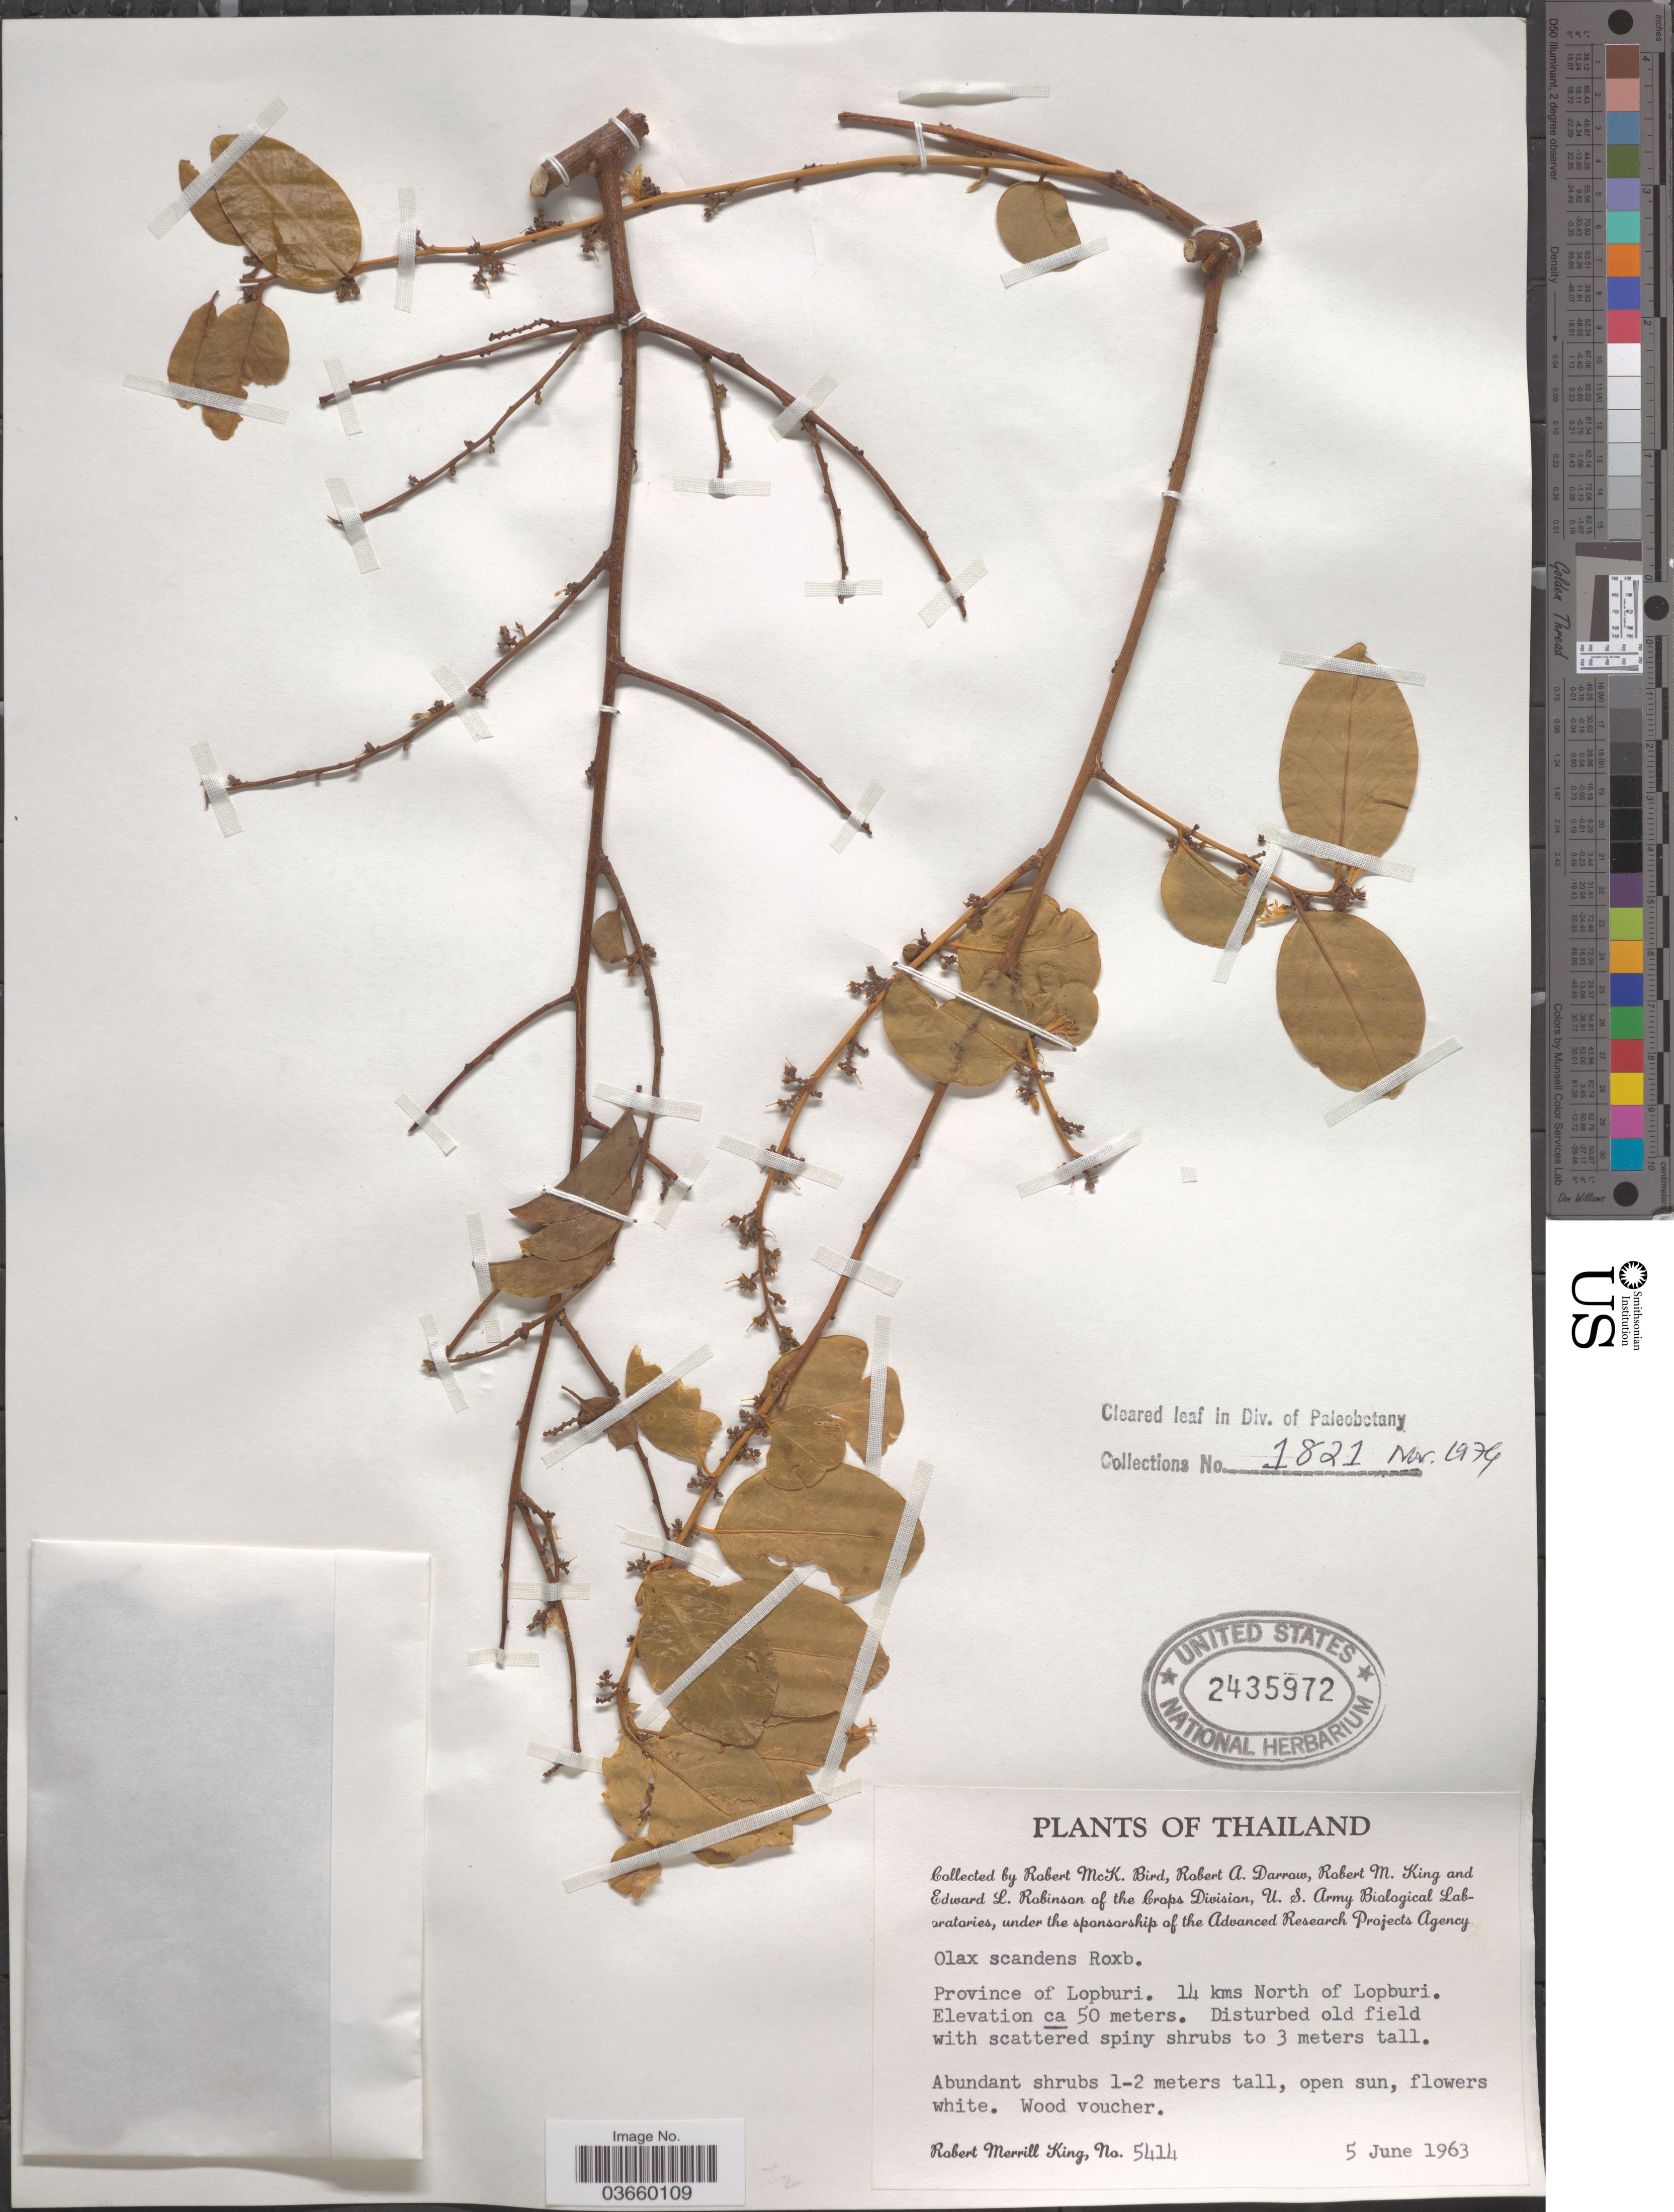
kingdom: Plantae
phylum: Tracheophyta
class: Magnoliopsida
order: Santalales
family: Olacaceae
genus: Olax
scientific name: Olax scandens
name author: Roxb.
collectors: R. M. Bird, R. A. Darrow, R. M. King & E. L. Robinson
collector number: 5414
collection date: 1963-06-05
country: Thailand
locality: Province of Lopburi. 14 kms North of Lopburi.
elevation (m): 50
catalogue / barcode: US 2435972